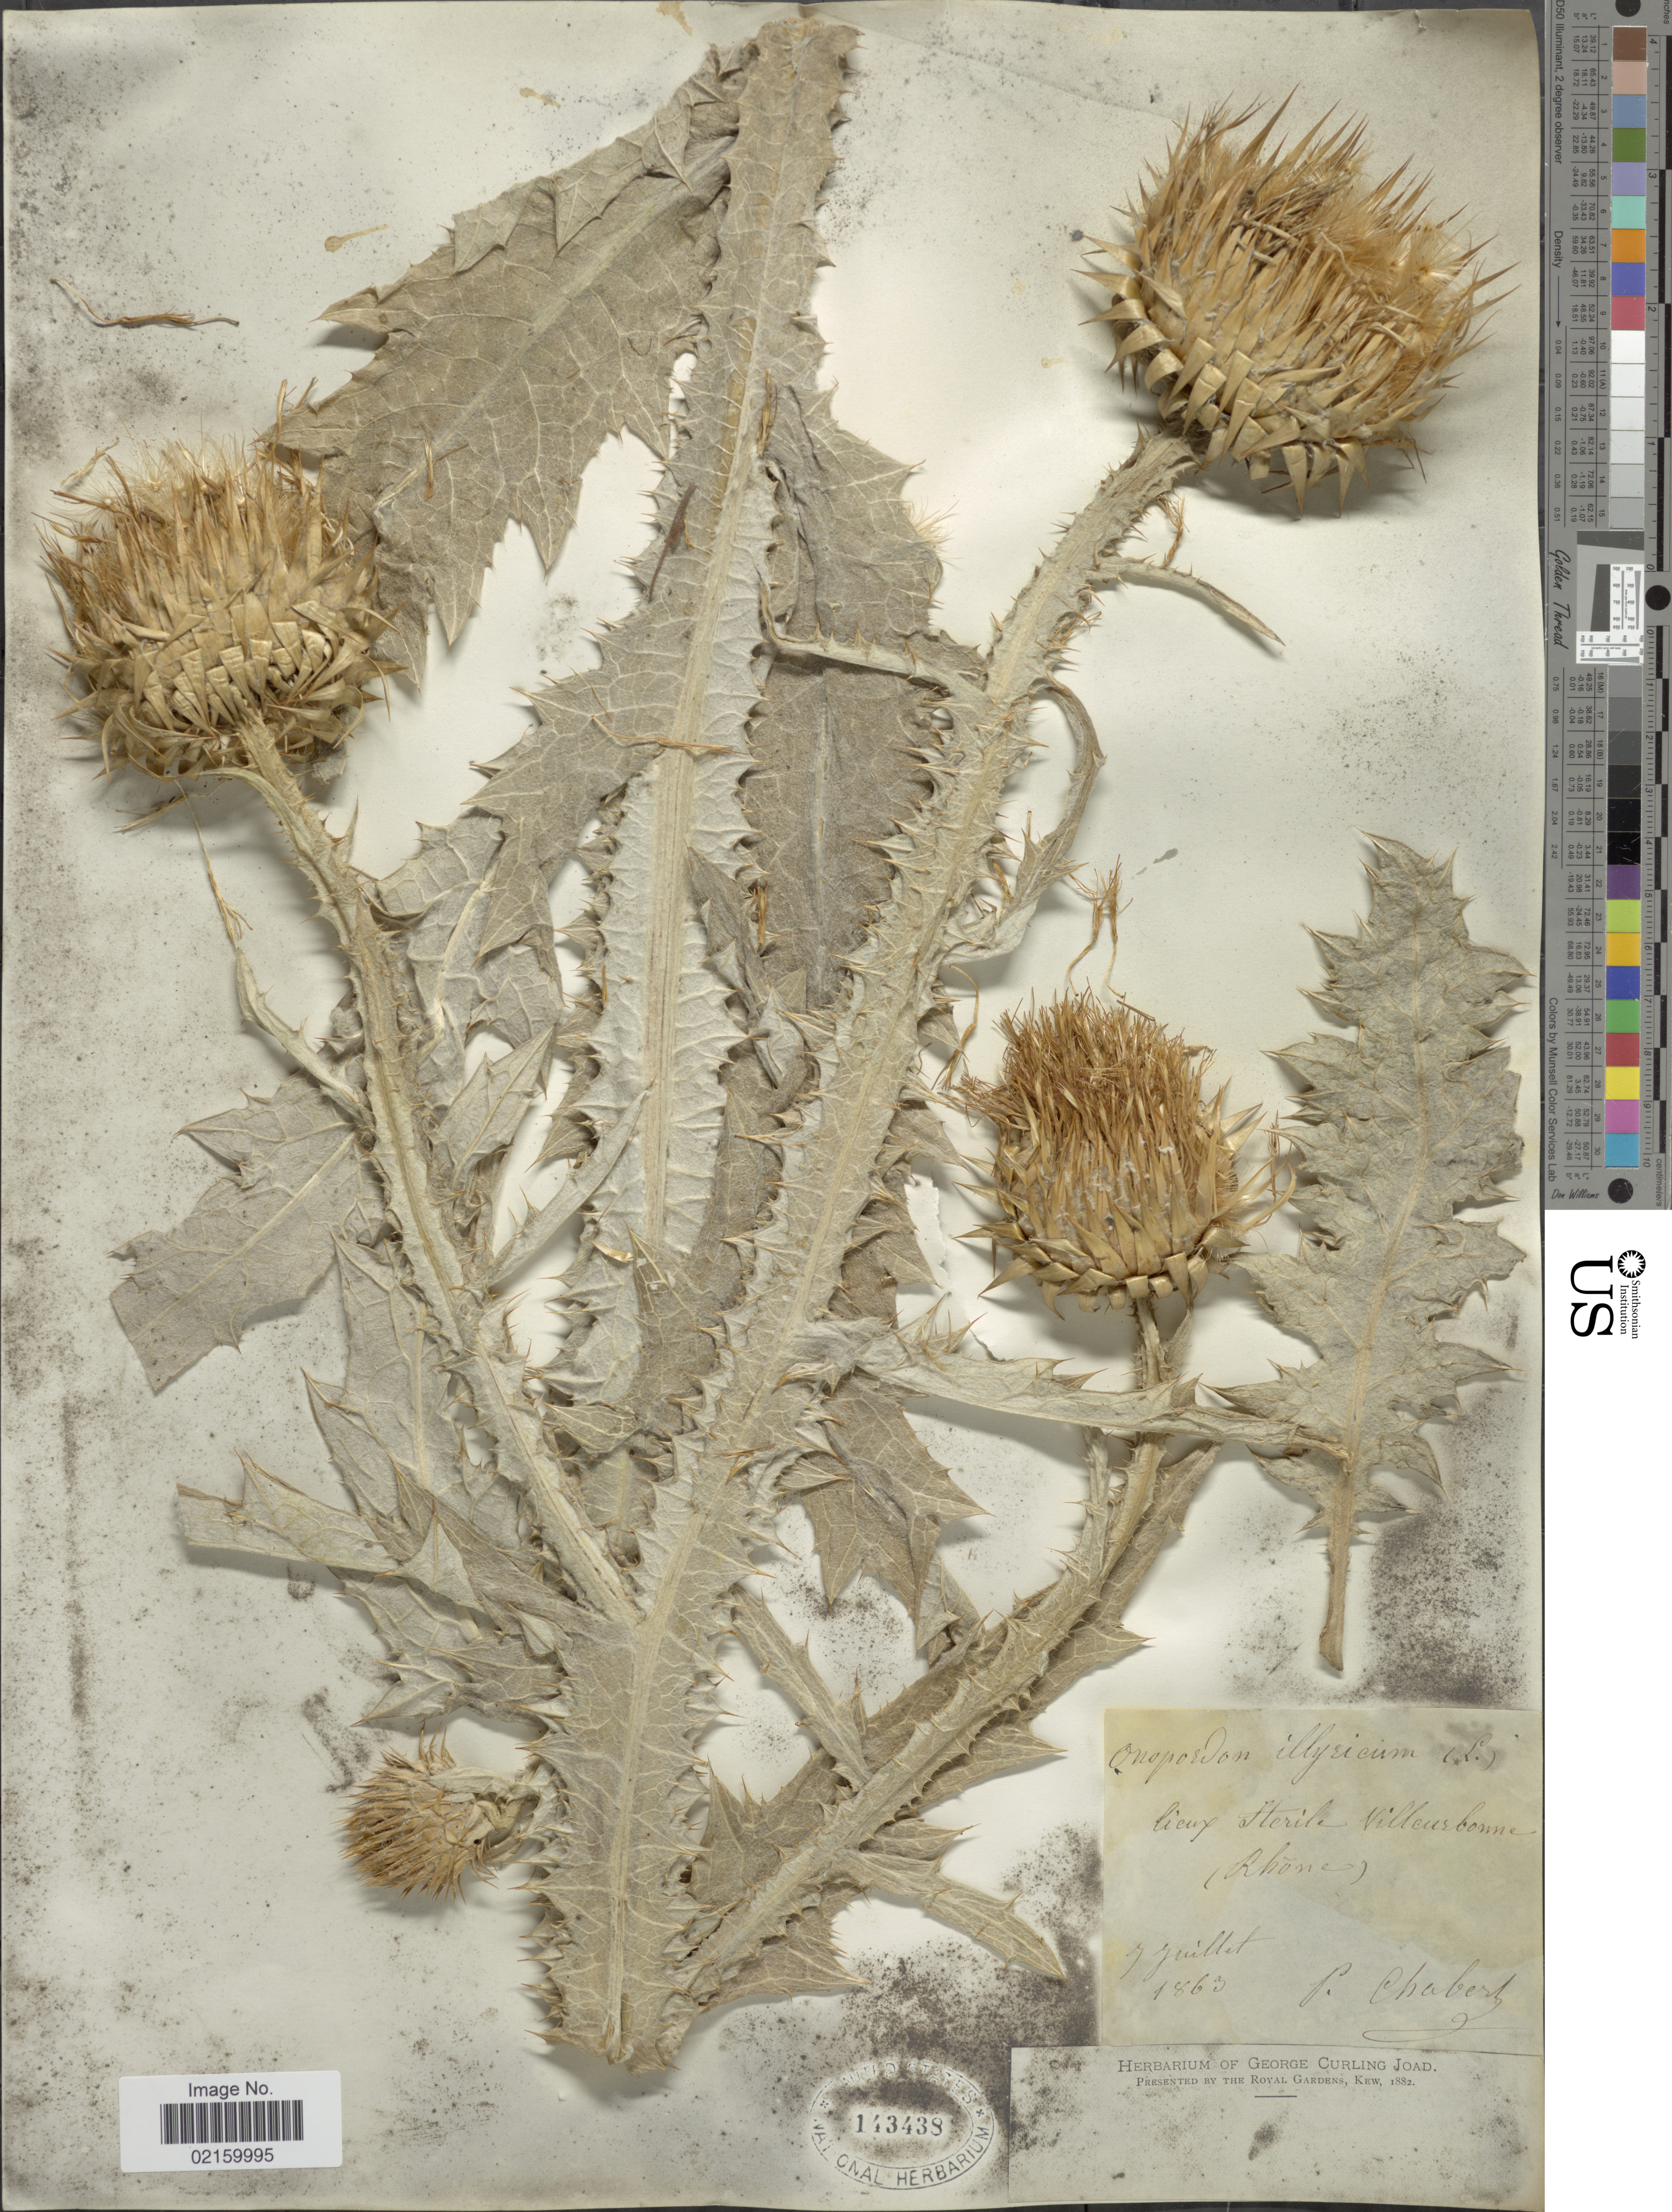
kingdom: Plantae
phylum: Tracheophyta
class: Magnoliopsida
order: Asterales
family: Asteraceae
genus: Onopordum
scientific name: Onopordum illyricum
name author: L.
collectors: P. Chabert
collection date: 1863-07-07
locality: Lieux Sterile Villeurbonne (Rhone) [interpreted]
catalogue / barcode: US 143438